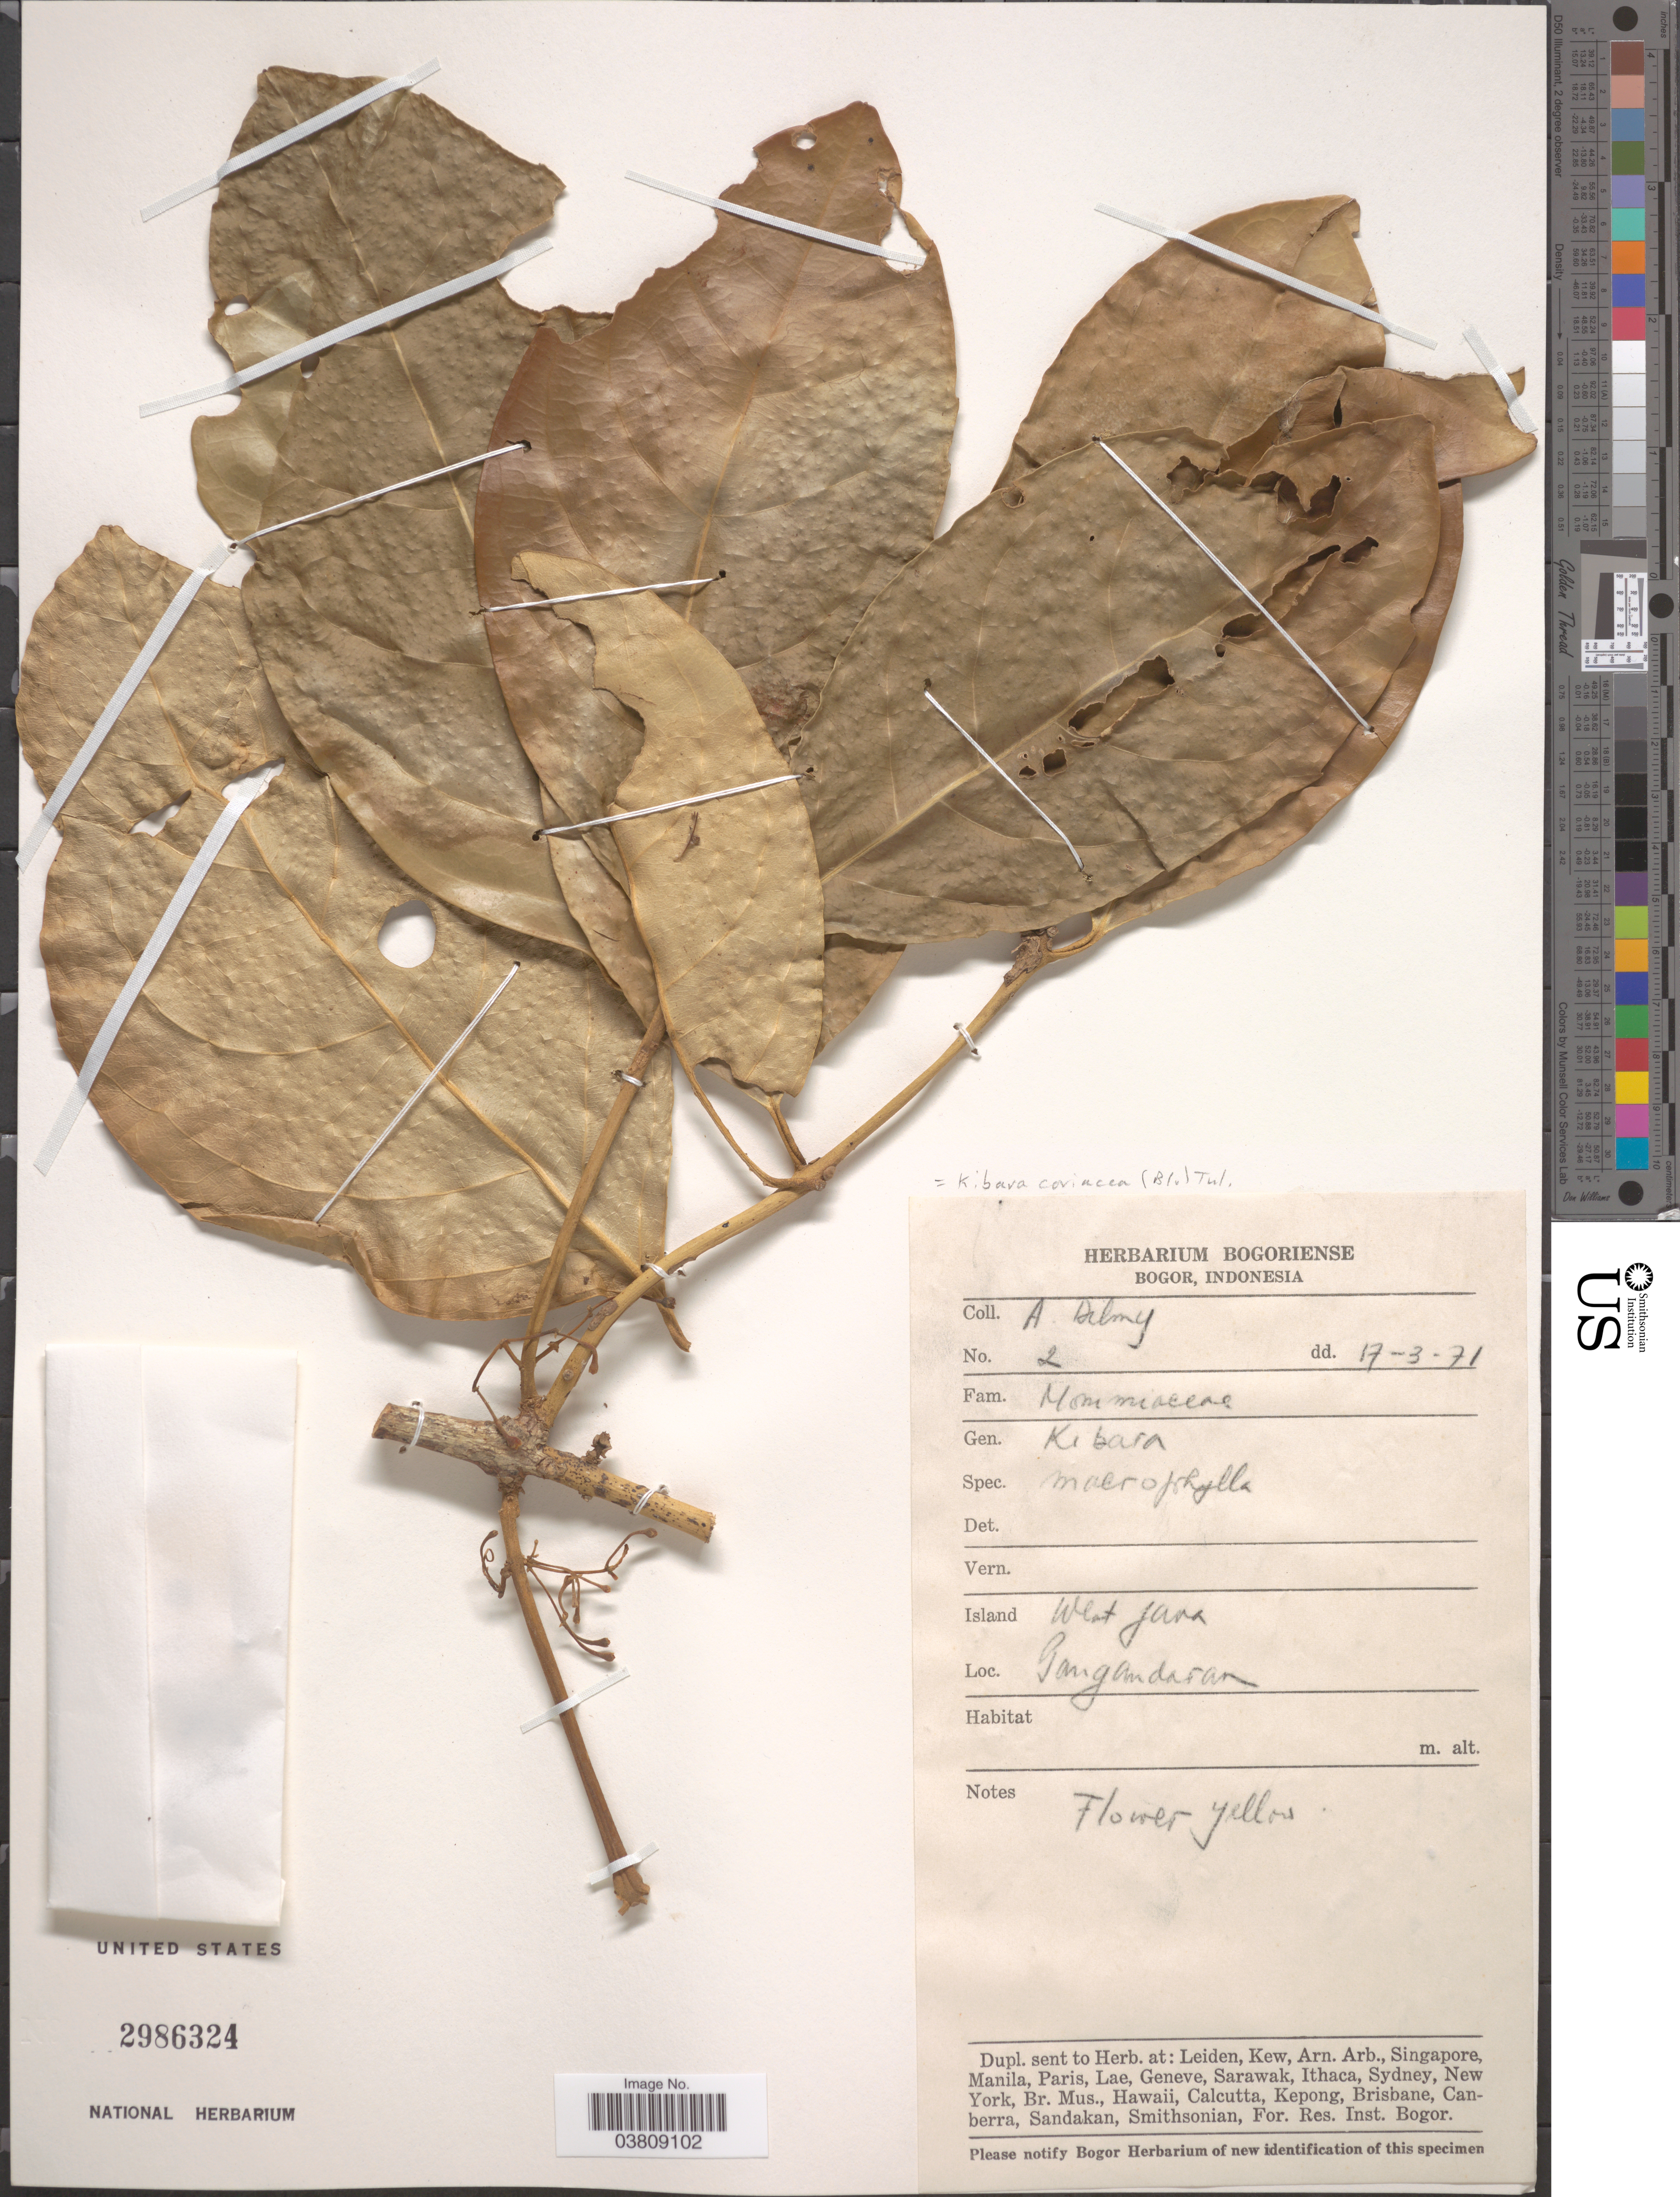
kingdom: Plantae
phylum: Tracheophyta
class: Magnoliopsida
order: Laurales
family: Monimiaceae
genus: Kibara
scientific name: Kibara coriacea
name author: (Blume) Hook. f. & Thomson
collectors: A. Dilmy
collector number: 2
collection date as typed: Transcribed d/m/y: 17/3/71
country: Indonesia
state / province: Java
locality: Island West Java. Pangandaran.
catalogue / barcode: US 2986324